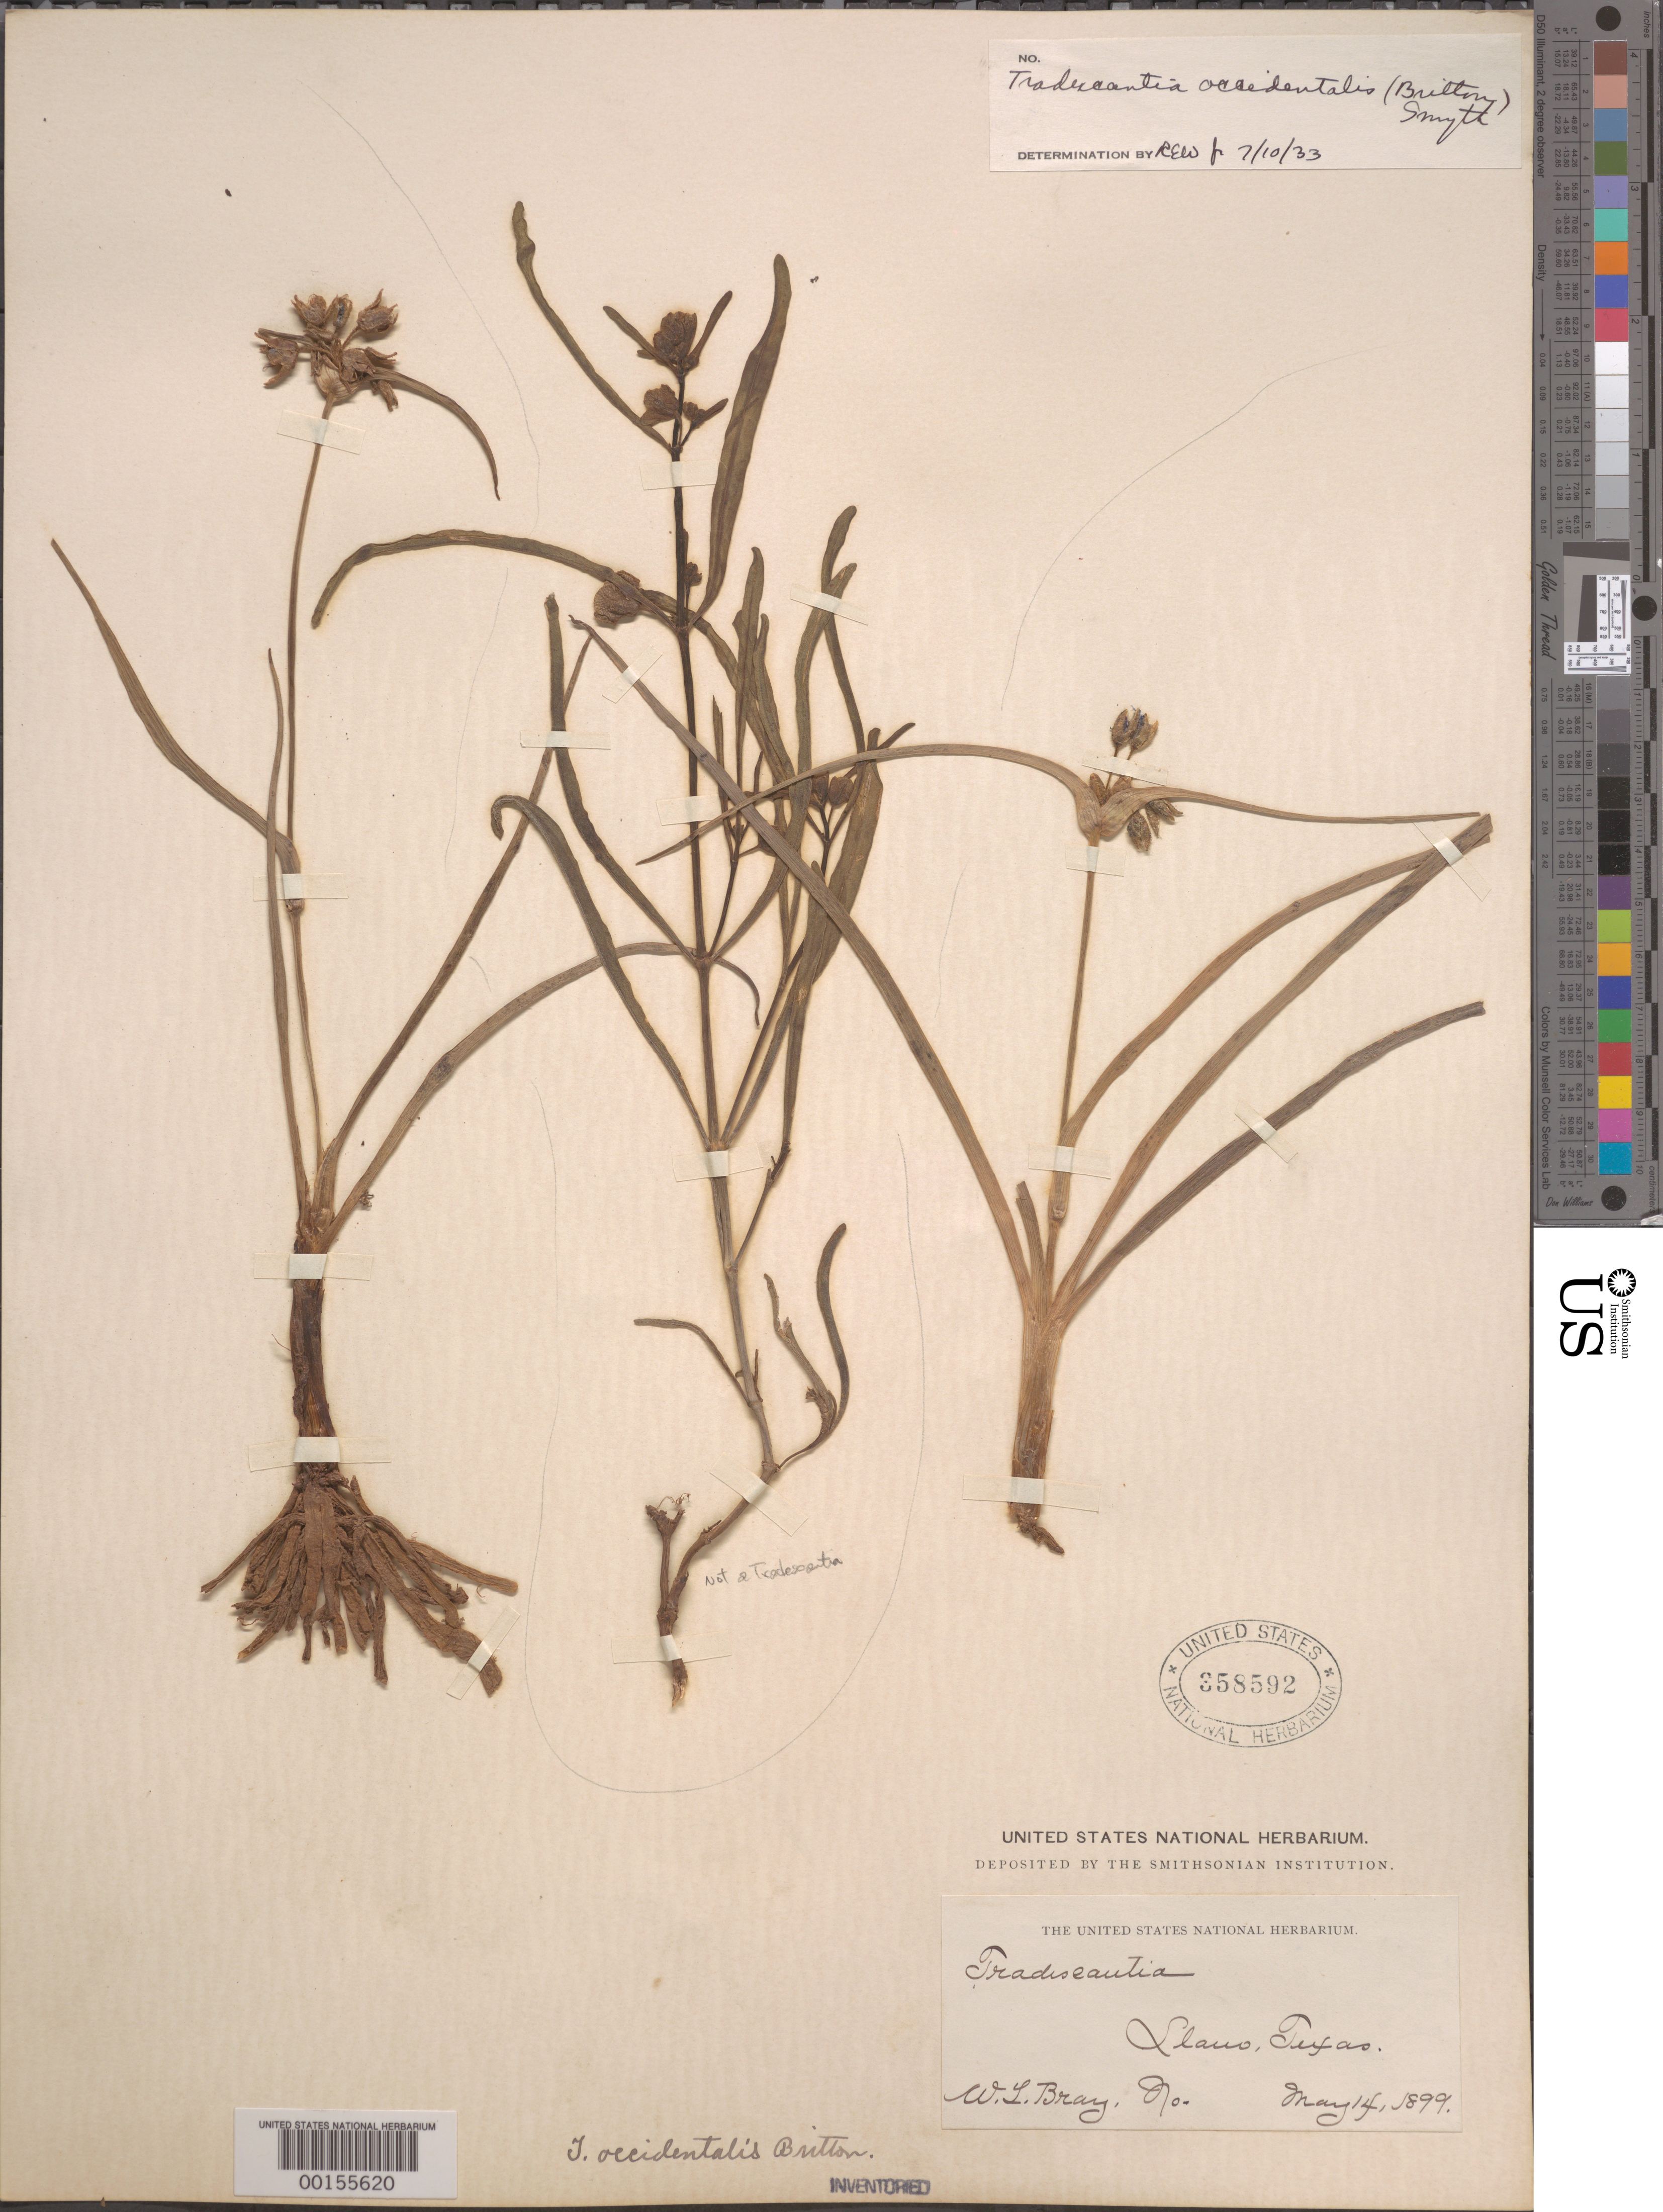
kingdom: Plantae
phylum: Tracheophyta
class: Liliopsida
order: Commelinales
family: Commelinaceae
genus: Tradescantia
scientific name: Tradescantia occidentalis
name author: (Britton) Smyth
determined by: Woodson, R. E., Jr.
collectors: W. L. Bray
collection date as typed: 14 May 1899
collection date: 1899-05-14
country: United States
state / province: Texas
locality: Llano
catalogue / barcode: US 358592